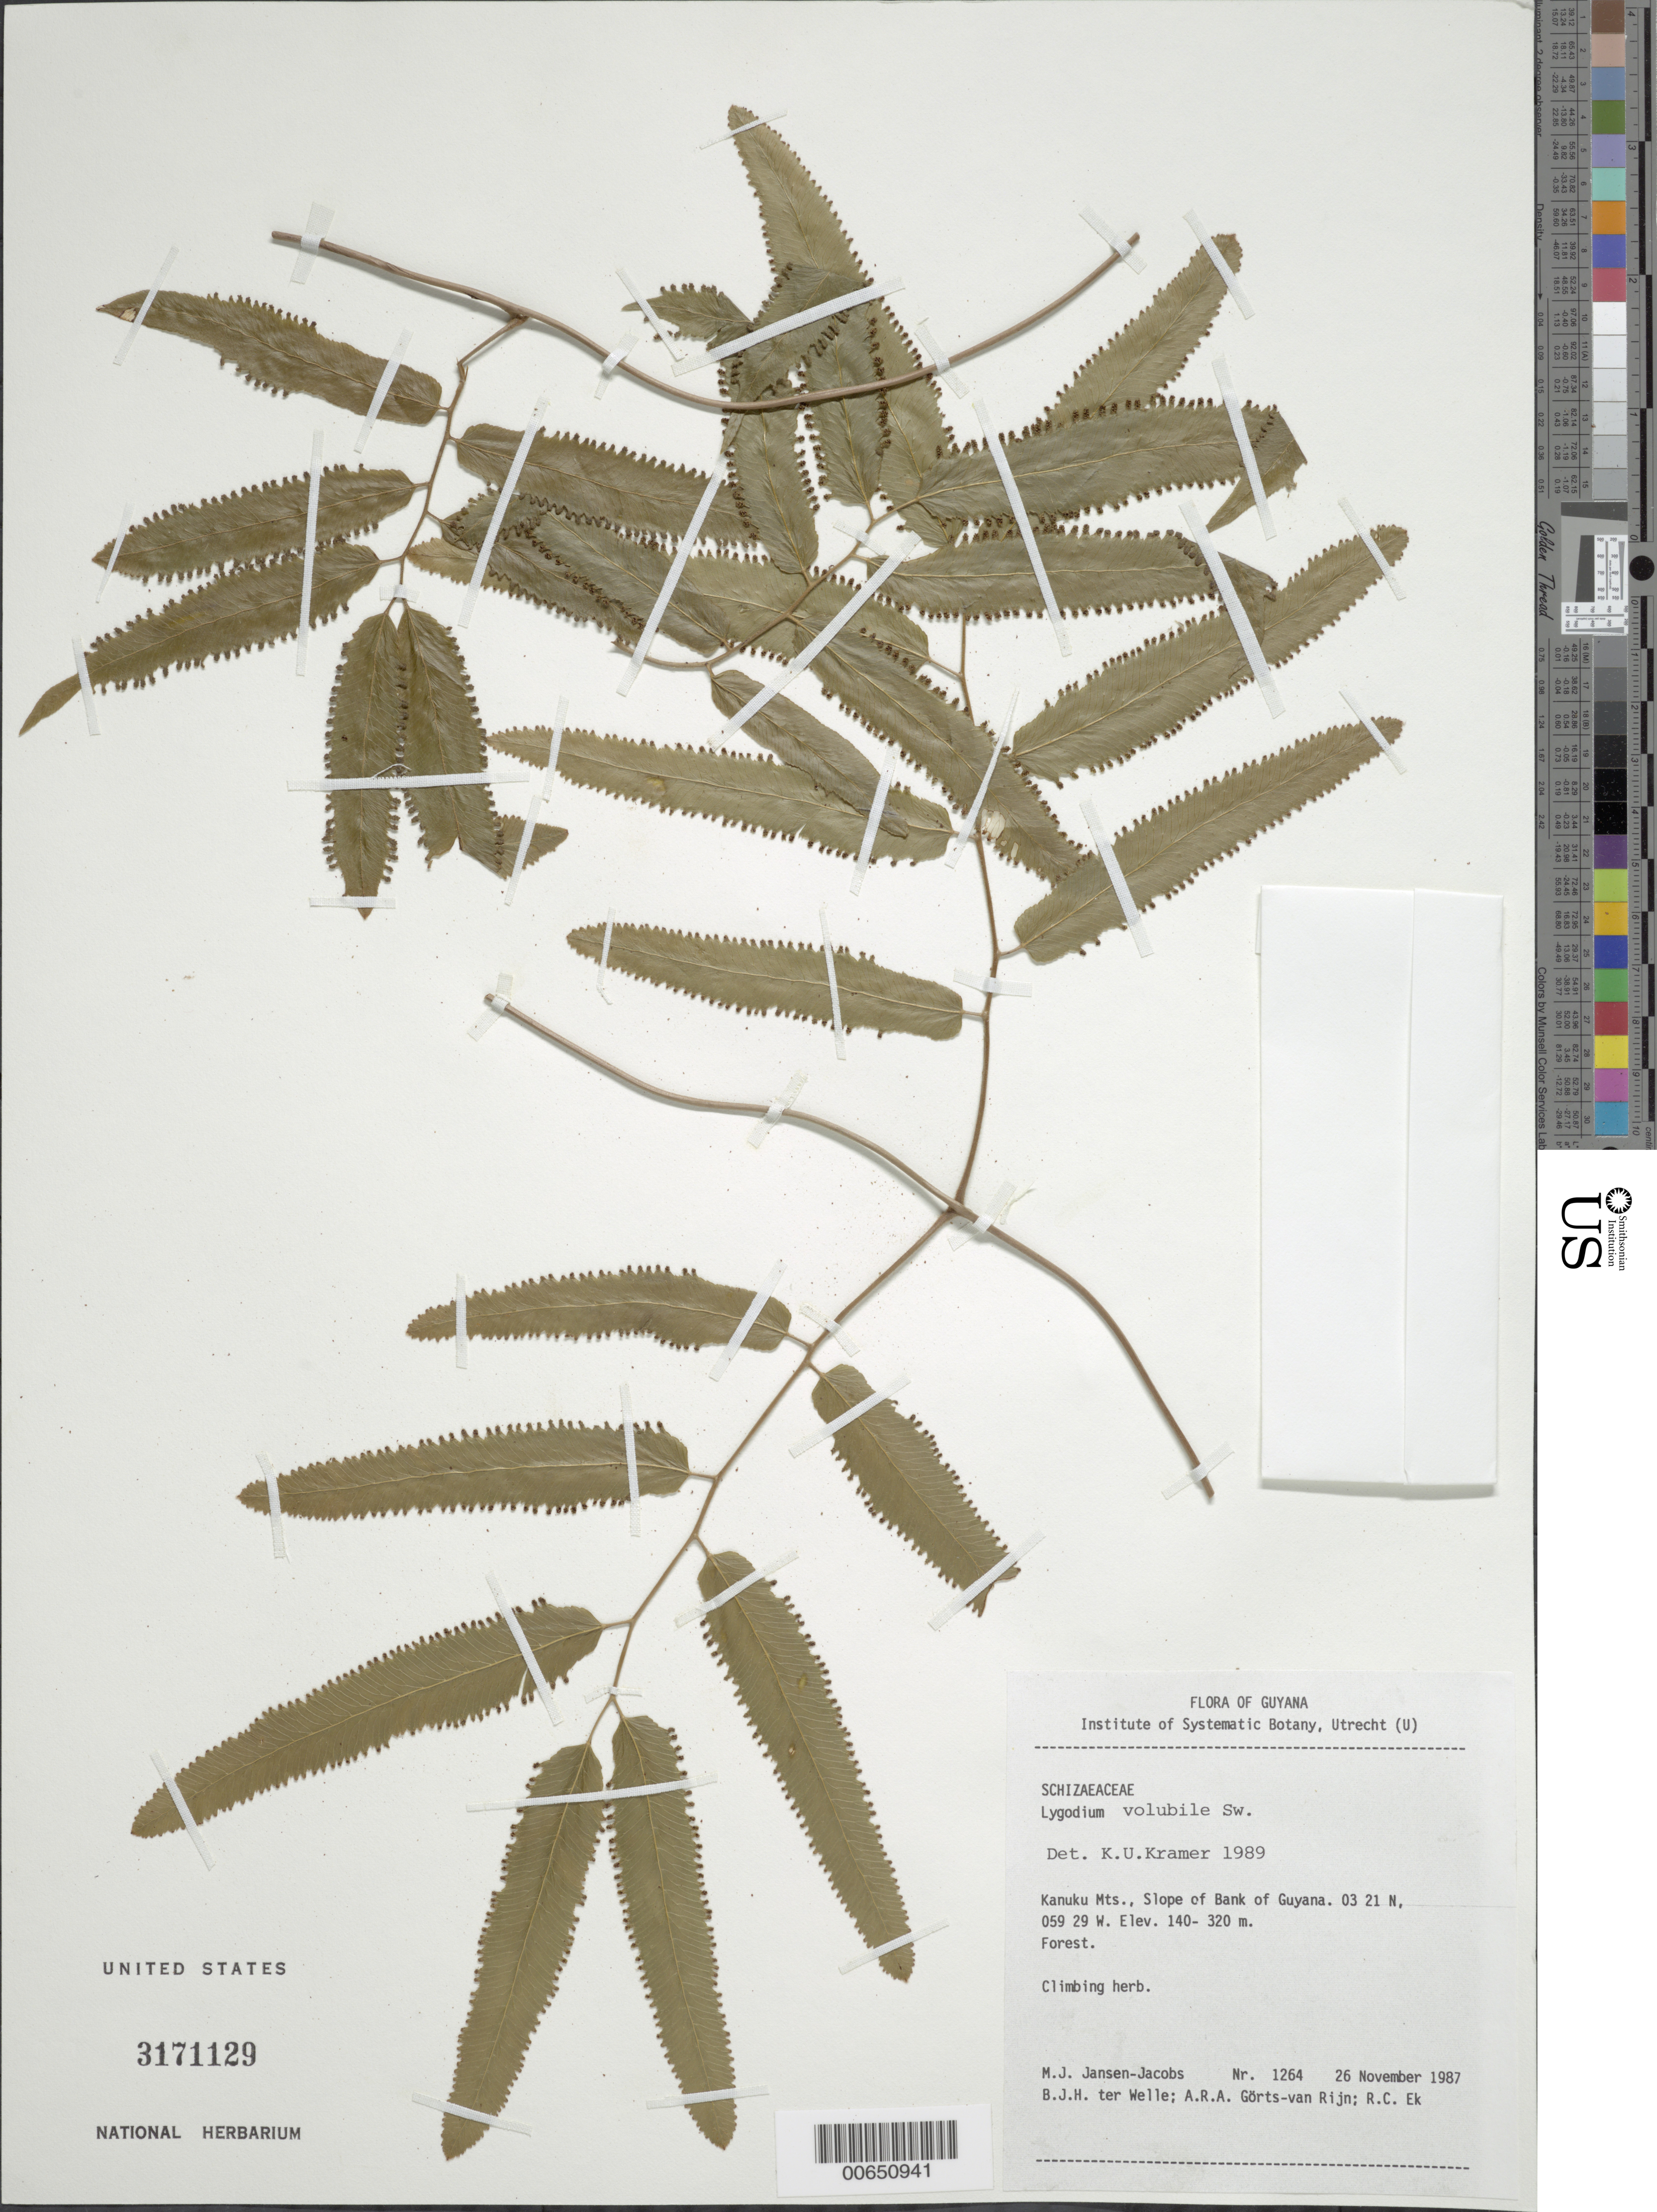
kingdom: Plantae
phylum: Tracheophyta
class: Polypodiopsida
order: Schizaeales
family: Lygodiaceae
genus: Lygodium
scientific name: Lygodium volubile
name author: Sw.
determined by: Kramer, K. U.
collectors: M. J. Jansen-Jacobs, B. Welle, A. .R. A. Görts-van Rijn & R. C. Ek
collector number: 1264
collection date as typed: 26-Nov-87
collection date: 1987-11-26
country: Guyana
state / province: U. Takutu-U. Essequibo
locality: Bank of Guyana, slope of, Kanuku Mts.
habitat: Forest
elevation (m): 140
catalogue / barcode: US 3171129